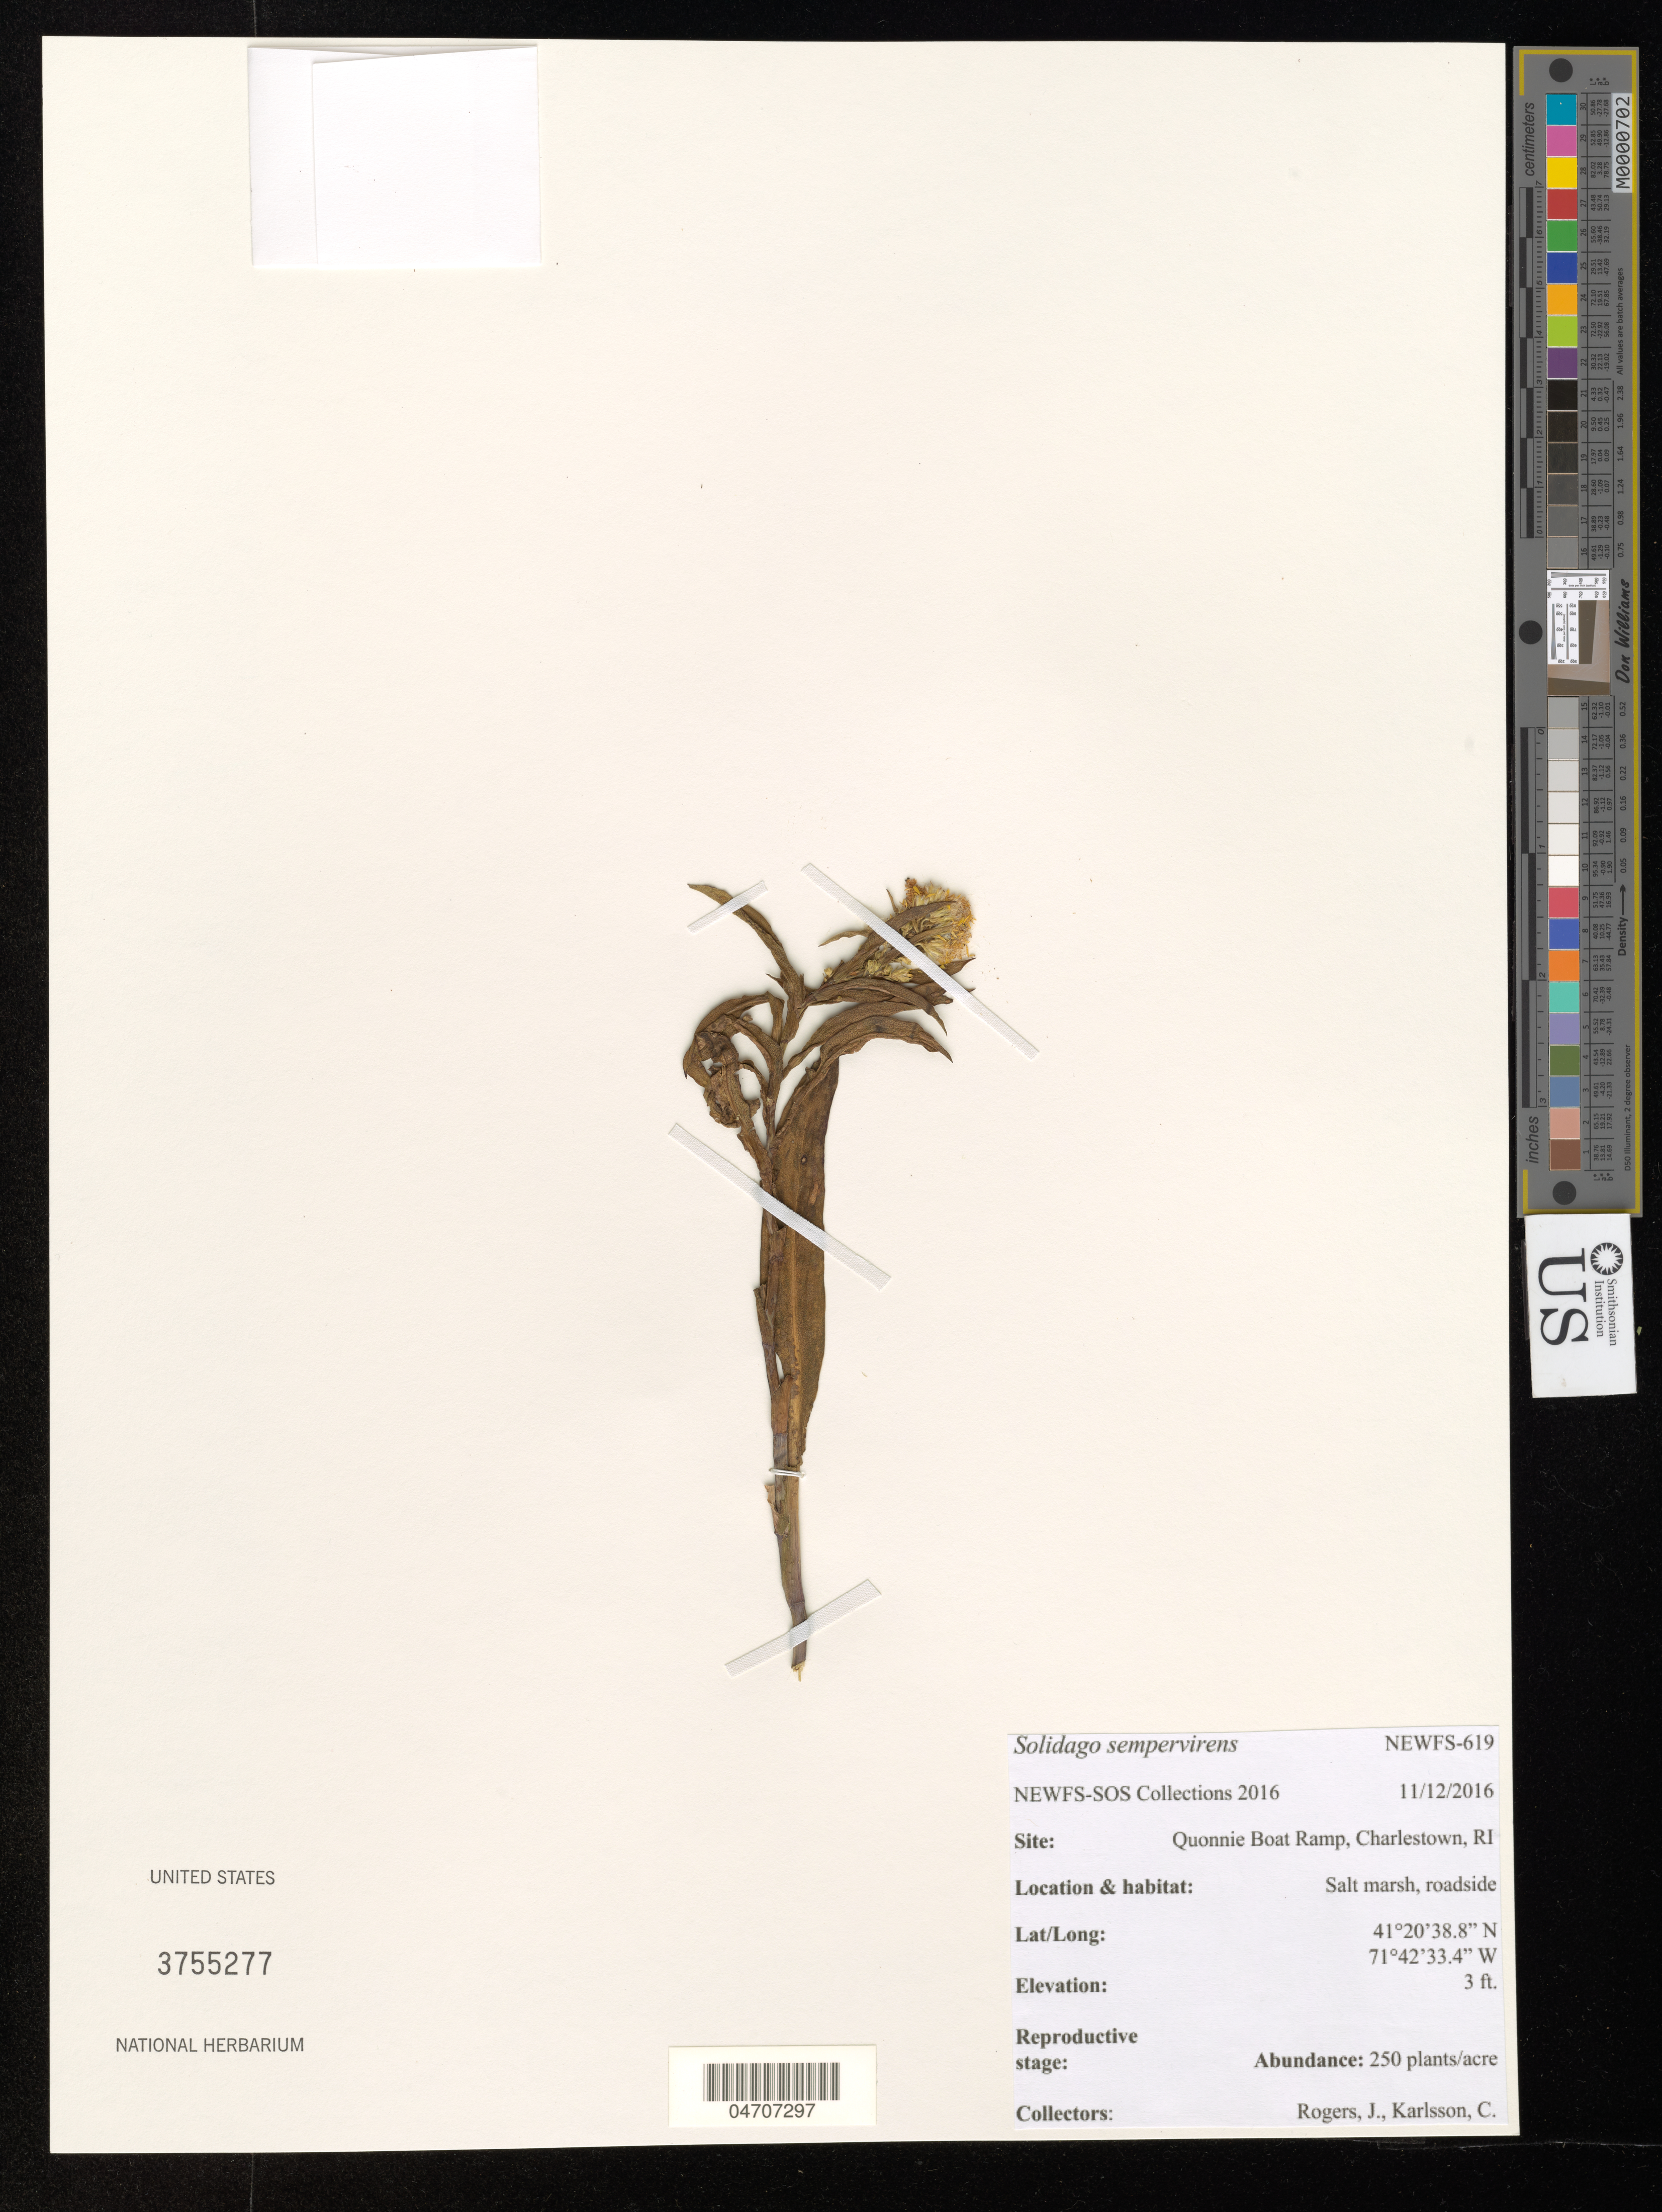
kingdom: Plantae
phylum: Tracheophyta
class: Magnoliopsida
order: Asterales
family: Asteraceae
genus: Solidago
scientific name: Solidago sempervirens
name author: L.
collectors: J. Rogers & C. Karlsson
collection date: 2016-11-12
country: United States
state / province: Rhode Island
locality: Site: Quonnie Boat Ramp, Charlestown, RI. Location & habitat: Salt marsh, roadside.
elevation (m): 1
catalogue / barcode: US 3755277